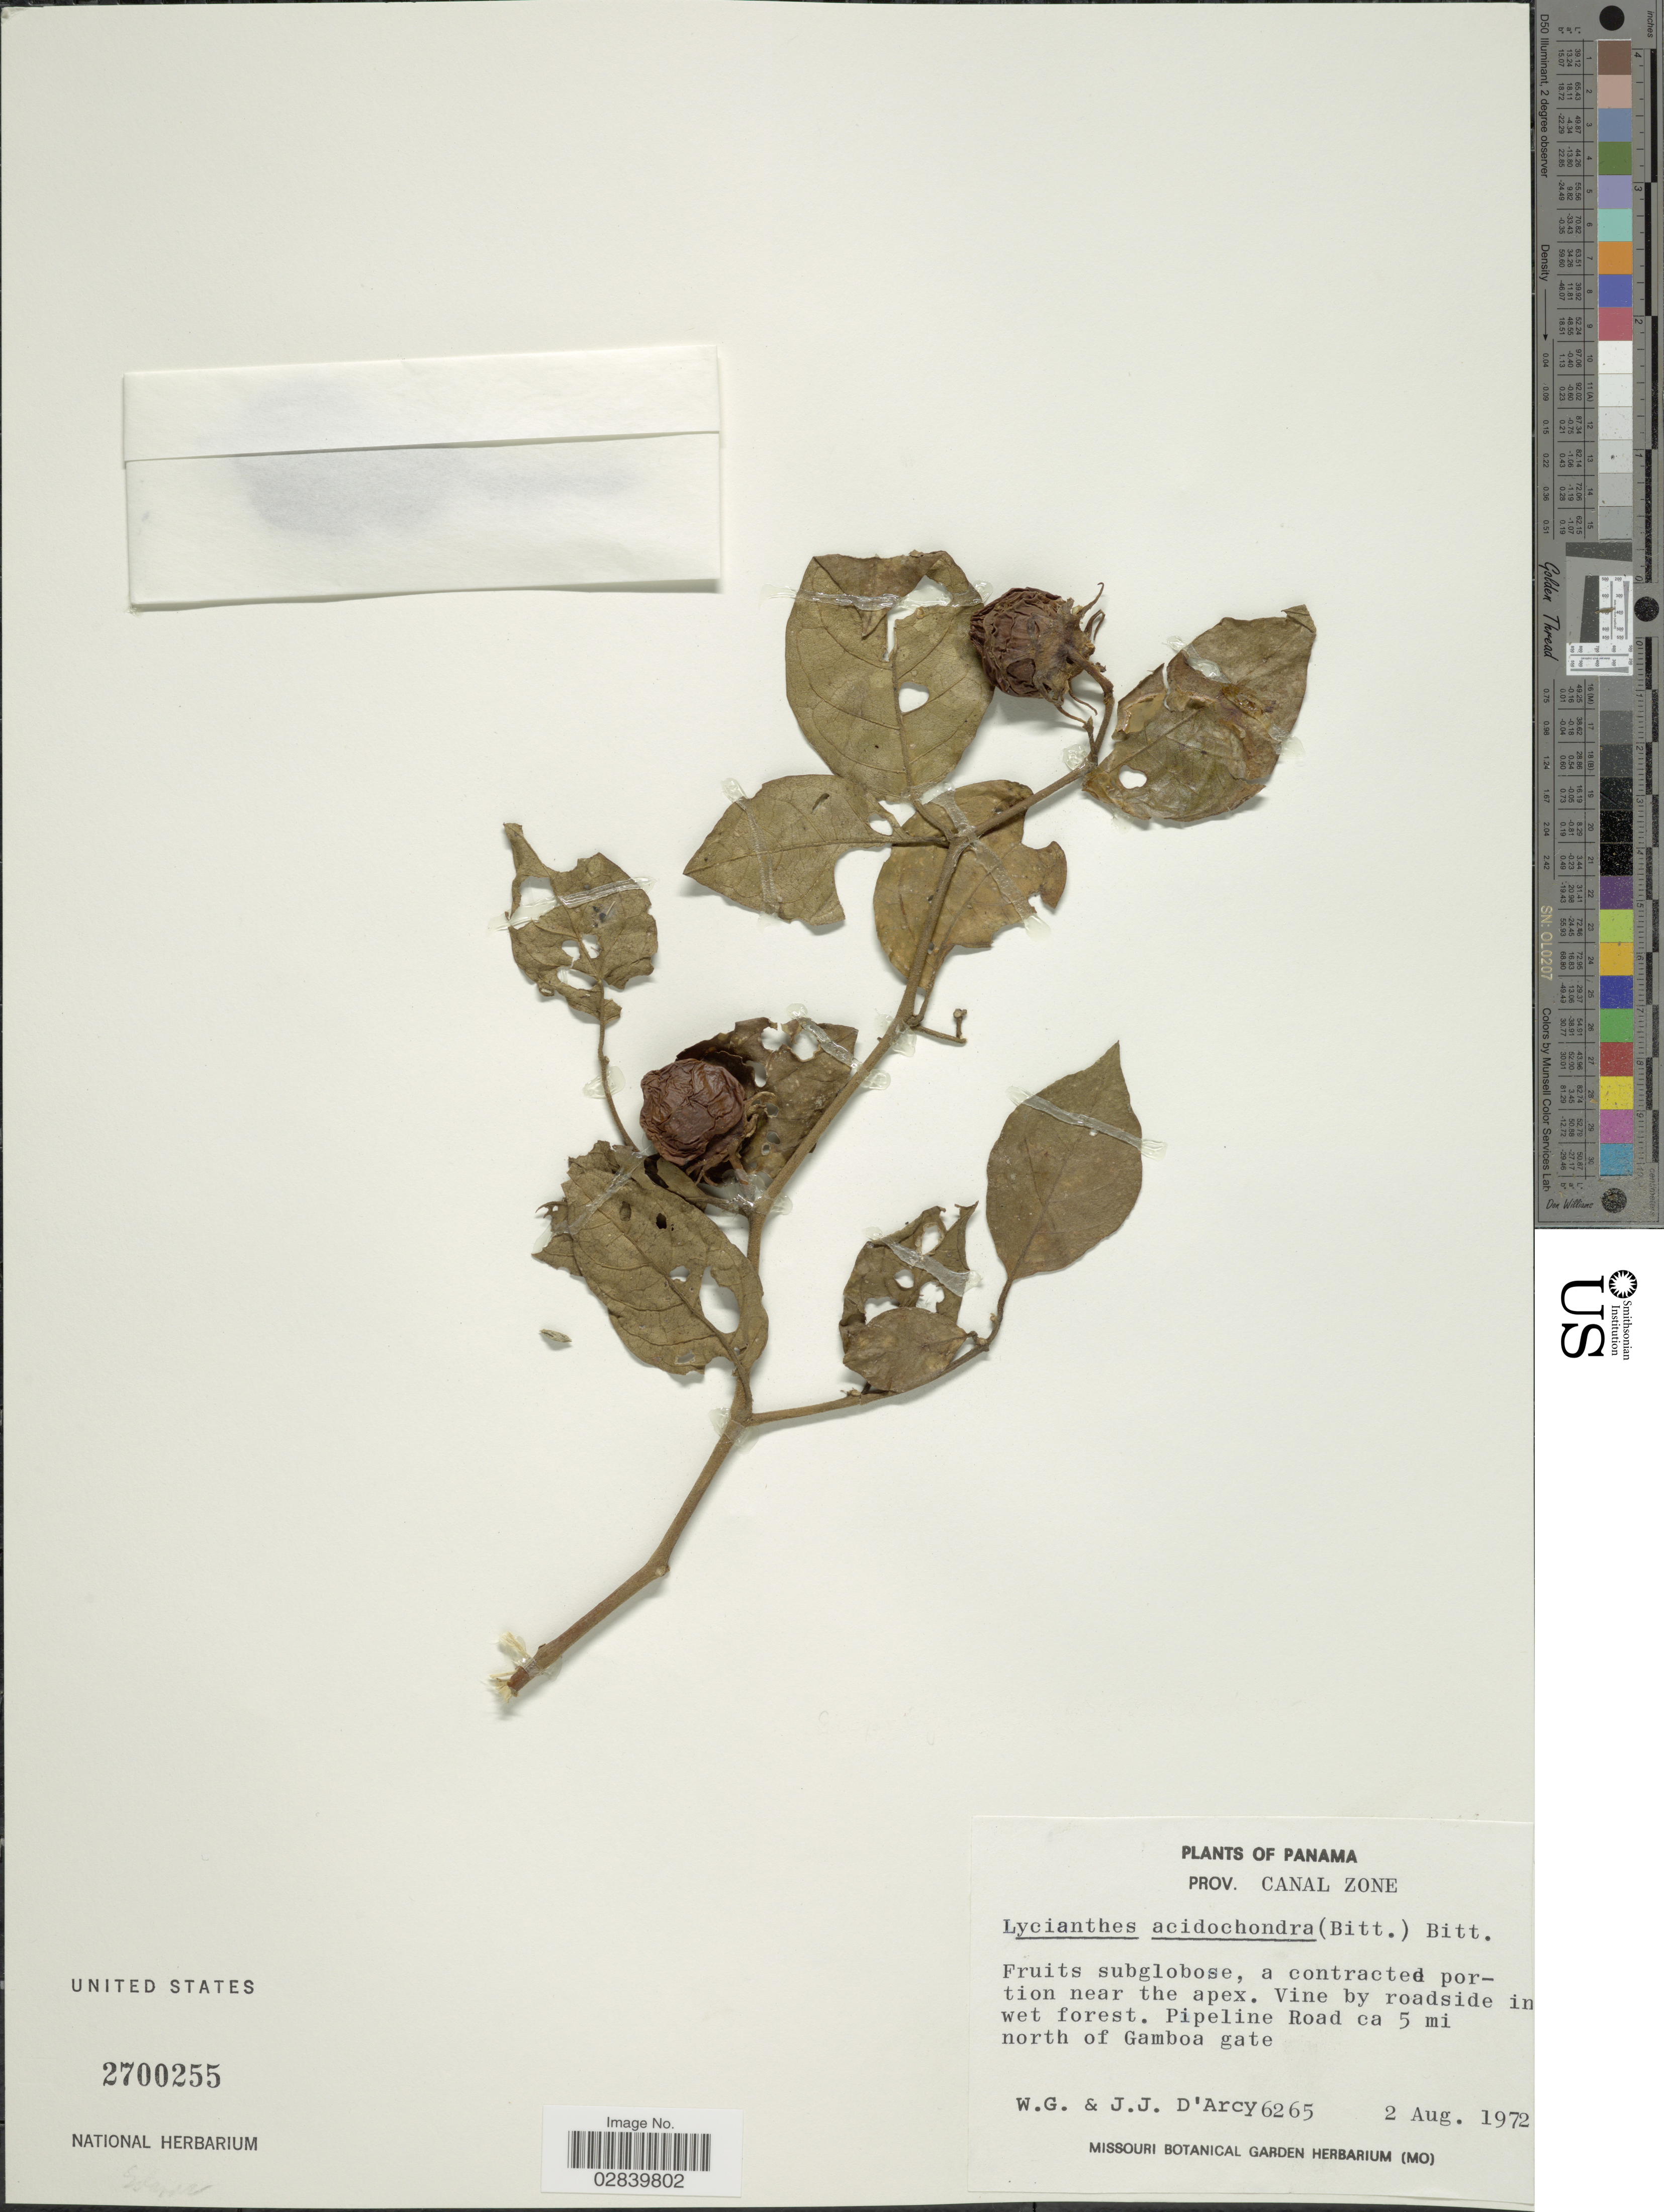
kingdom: Plantae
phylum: Tracheophyta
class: Magnoliopsida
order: Solanales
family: Solanaceae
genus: Lycianthes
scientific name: Lycianthes acidochondra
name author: (Bitter) Bitter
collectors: W. G. D'Arcy & J. J. D'Arcy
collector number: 6265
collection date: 1972-08-02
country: Panama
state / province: Colón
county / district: Canal Zone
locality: Prov. Canal Zone. Vine by roadside in wet forest. Pipeline Road ca 5 mi north of Gamboa gate.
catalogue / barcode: US 2700255